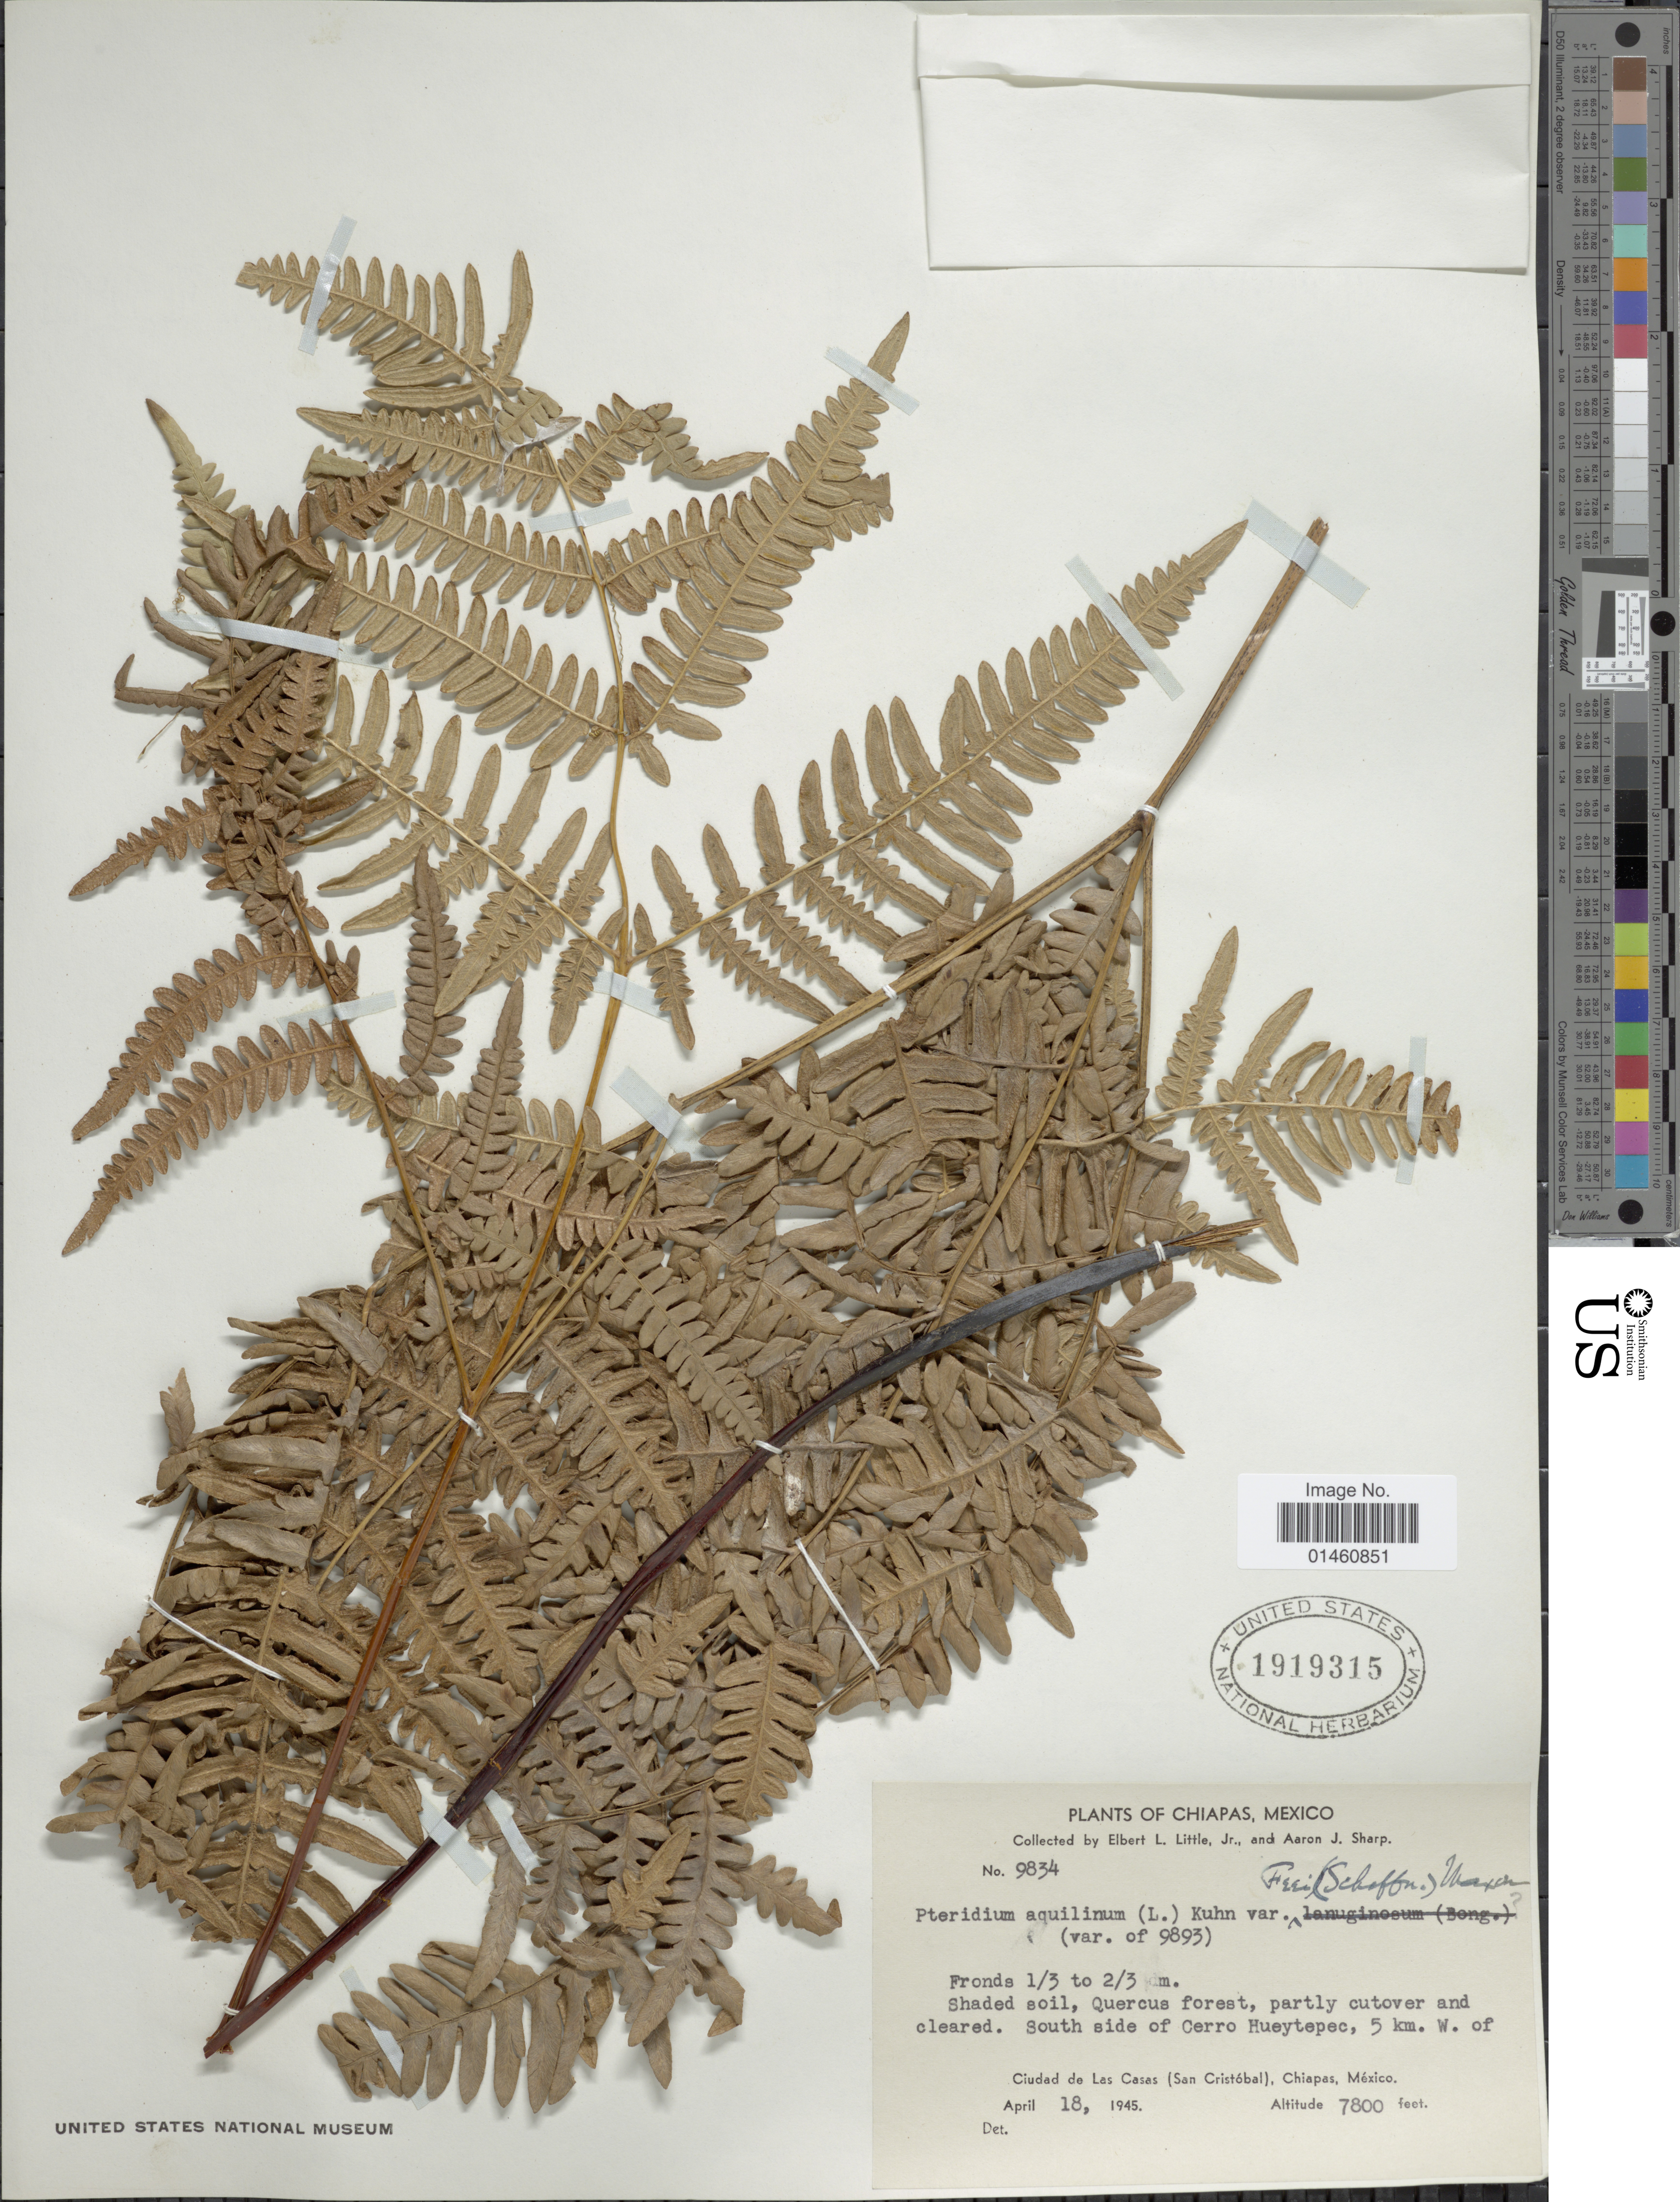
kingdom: Plantae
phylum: Tracheophyta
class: Polypodiopsida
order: Polypodiales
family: Dennstaedtiaceae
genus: Pteridium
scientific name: Pteridium aquilinum var. feei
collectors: E. L. Little & Mrs A. J. Sharp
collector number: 9834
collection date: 1945-04-18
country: Mexico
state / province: Chiapas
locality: South side of Cerro Hueytepec, 5 km. W. of Ciudad de Las Casas (San Cristobal).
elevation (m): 2377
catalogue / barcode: US 1919315